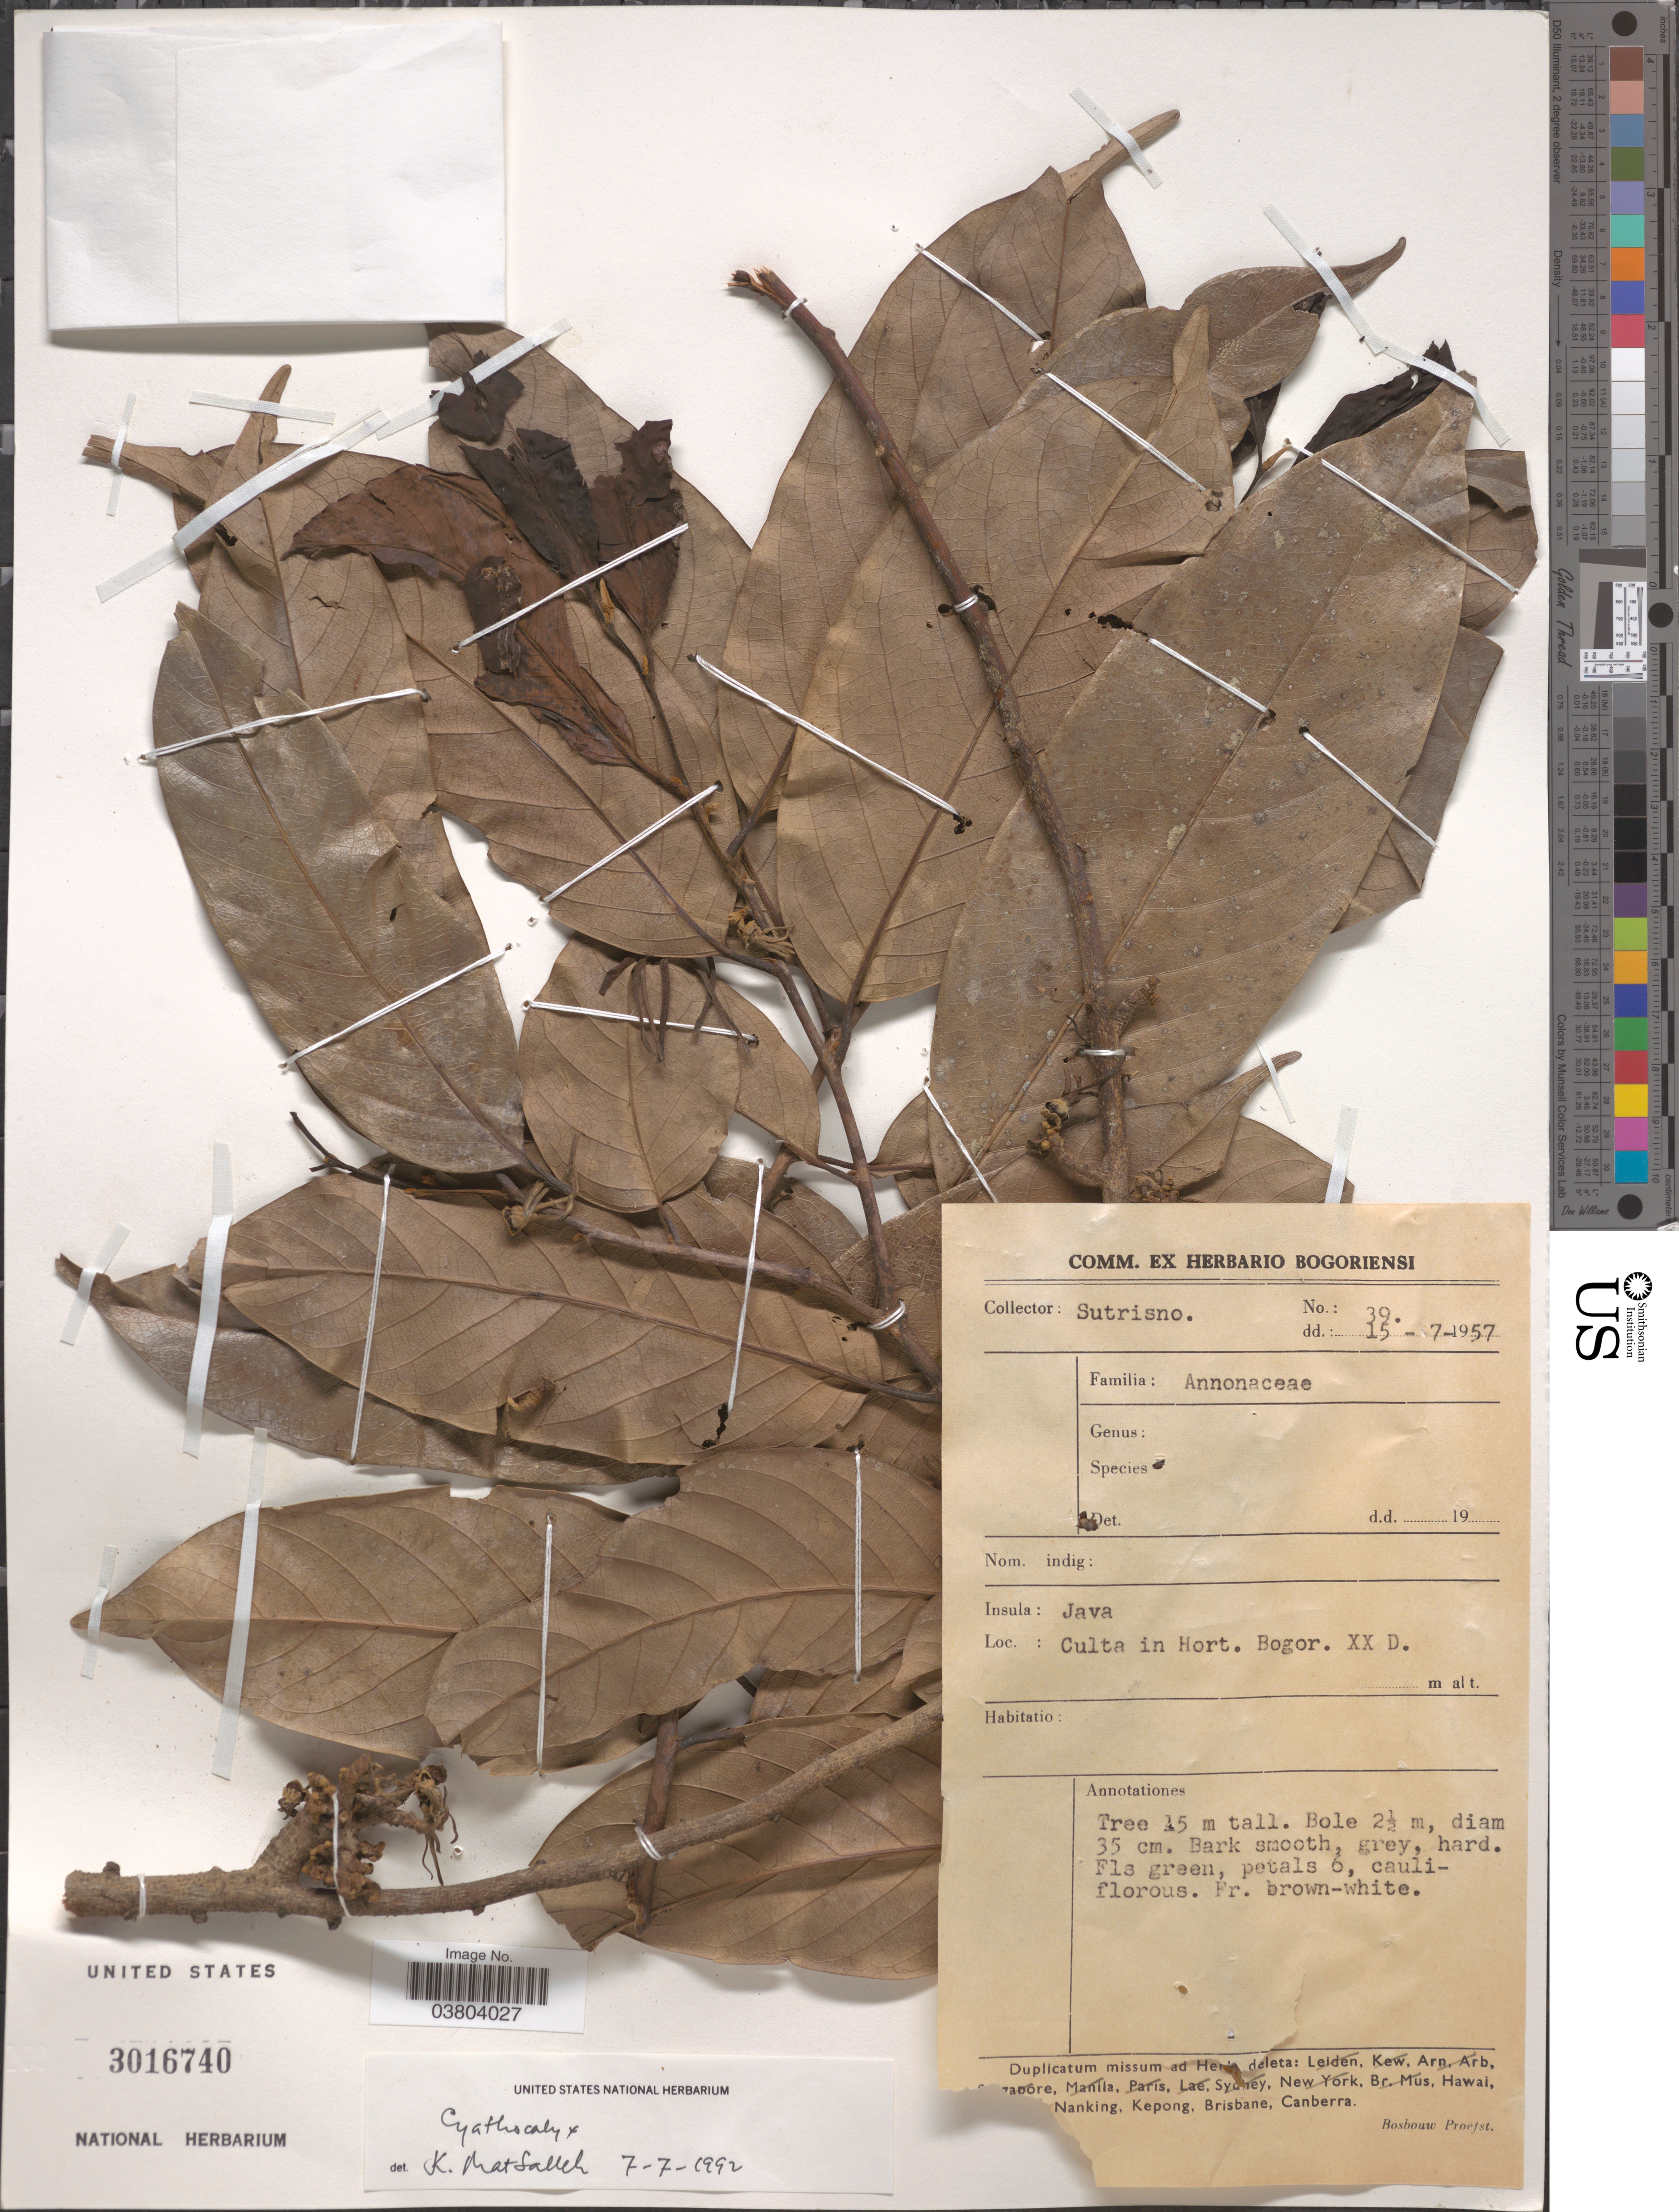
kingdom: Plantae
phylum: Tracheophyta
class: Magnoliopsida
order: Magnoliales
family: Annonaceae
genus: Cyathocalyx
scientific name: Cyathocalyx sp.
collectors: P. Sutrisno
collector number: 39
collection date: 1957-07-15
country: Indonesia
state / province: Java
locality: Insula Java. Culta in Hort. Bogor.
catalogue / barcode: US 3016740